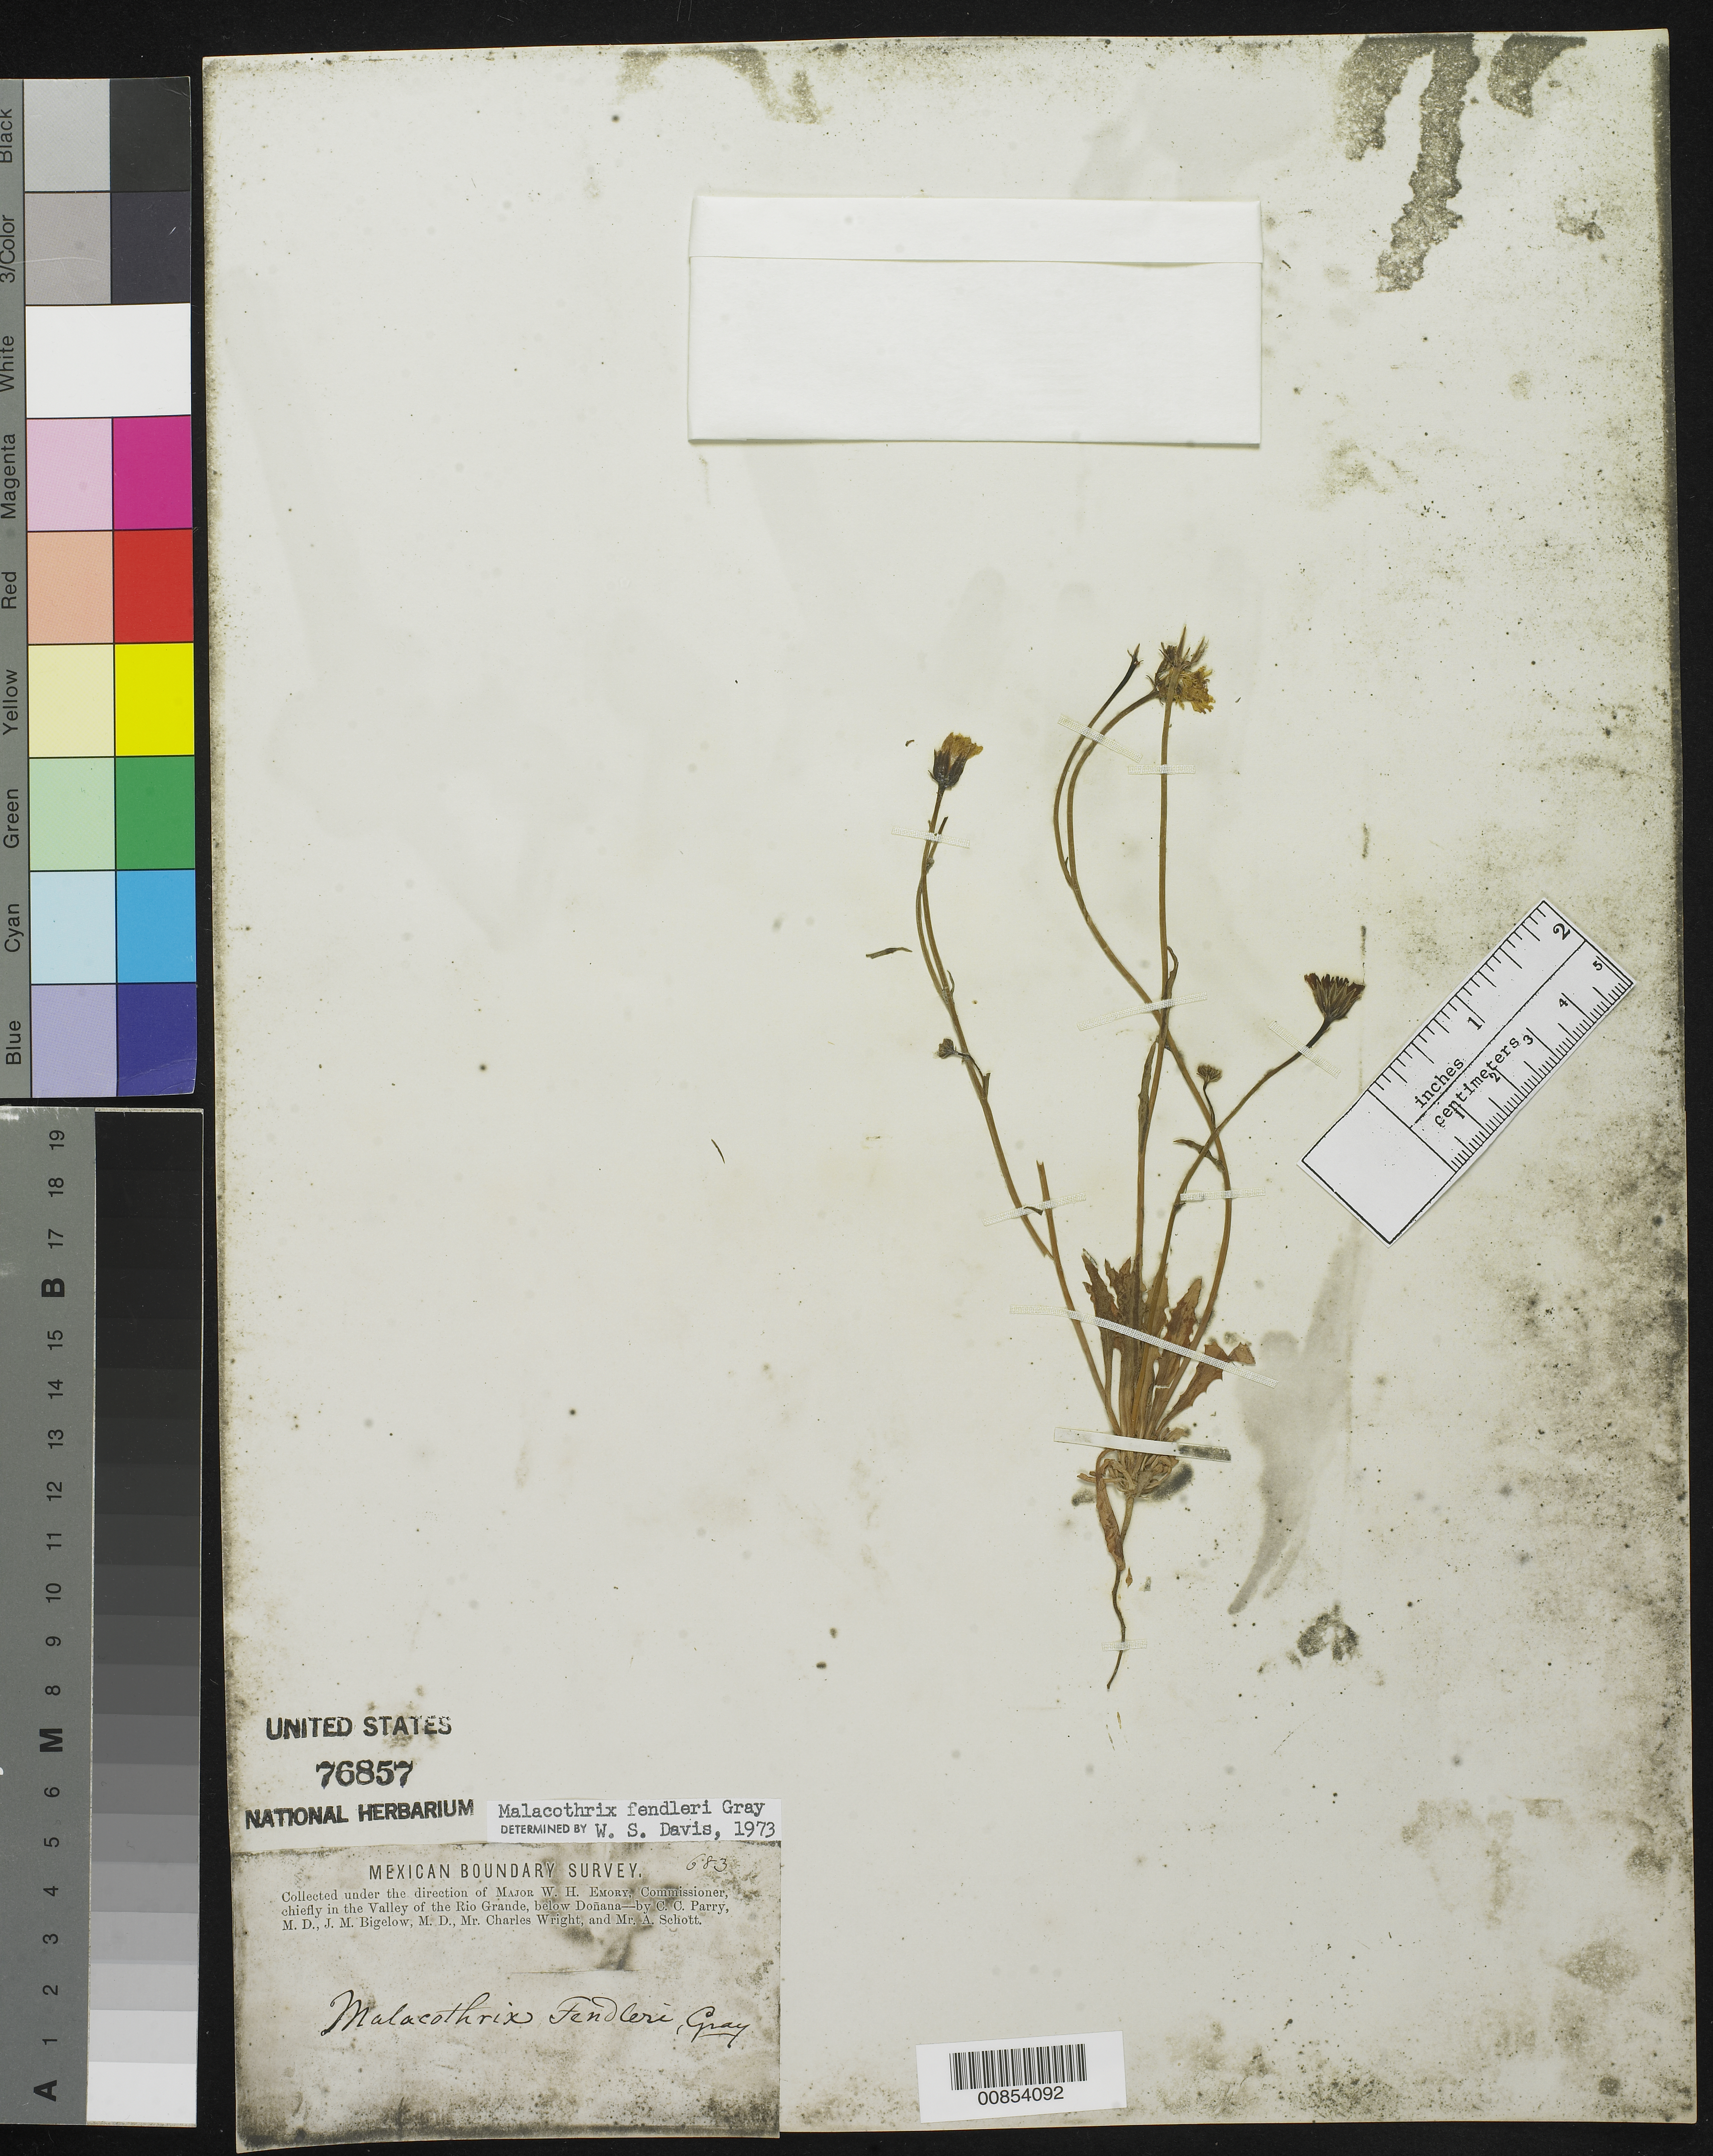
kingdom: Plantae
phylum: Tracheophyta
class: Magnoliopsida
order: Asterales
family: Asteraceae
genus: Malacothrix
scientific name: Malacothrix fendleri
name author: A. Gray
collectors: C. C. Parry, J. M. Bigelow, C. Wright & A. C. V. Schott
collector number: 683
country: United States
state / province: New Mexico / Texas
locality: Valley of the Rio Grande, below Doñana.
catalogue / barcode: US 76857